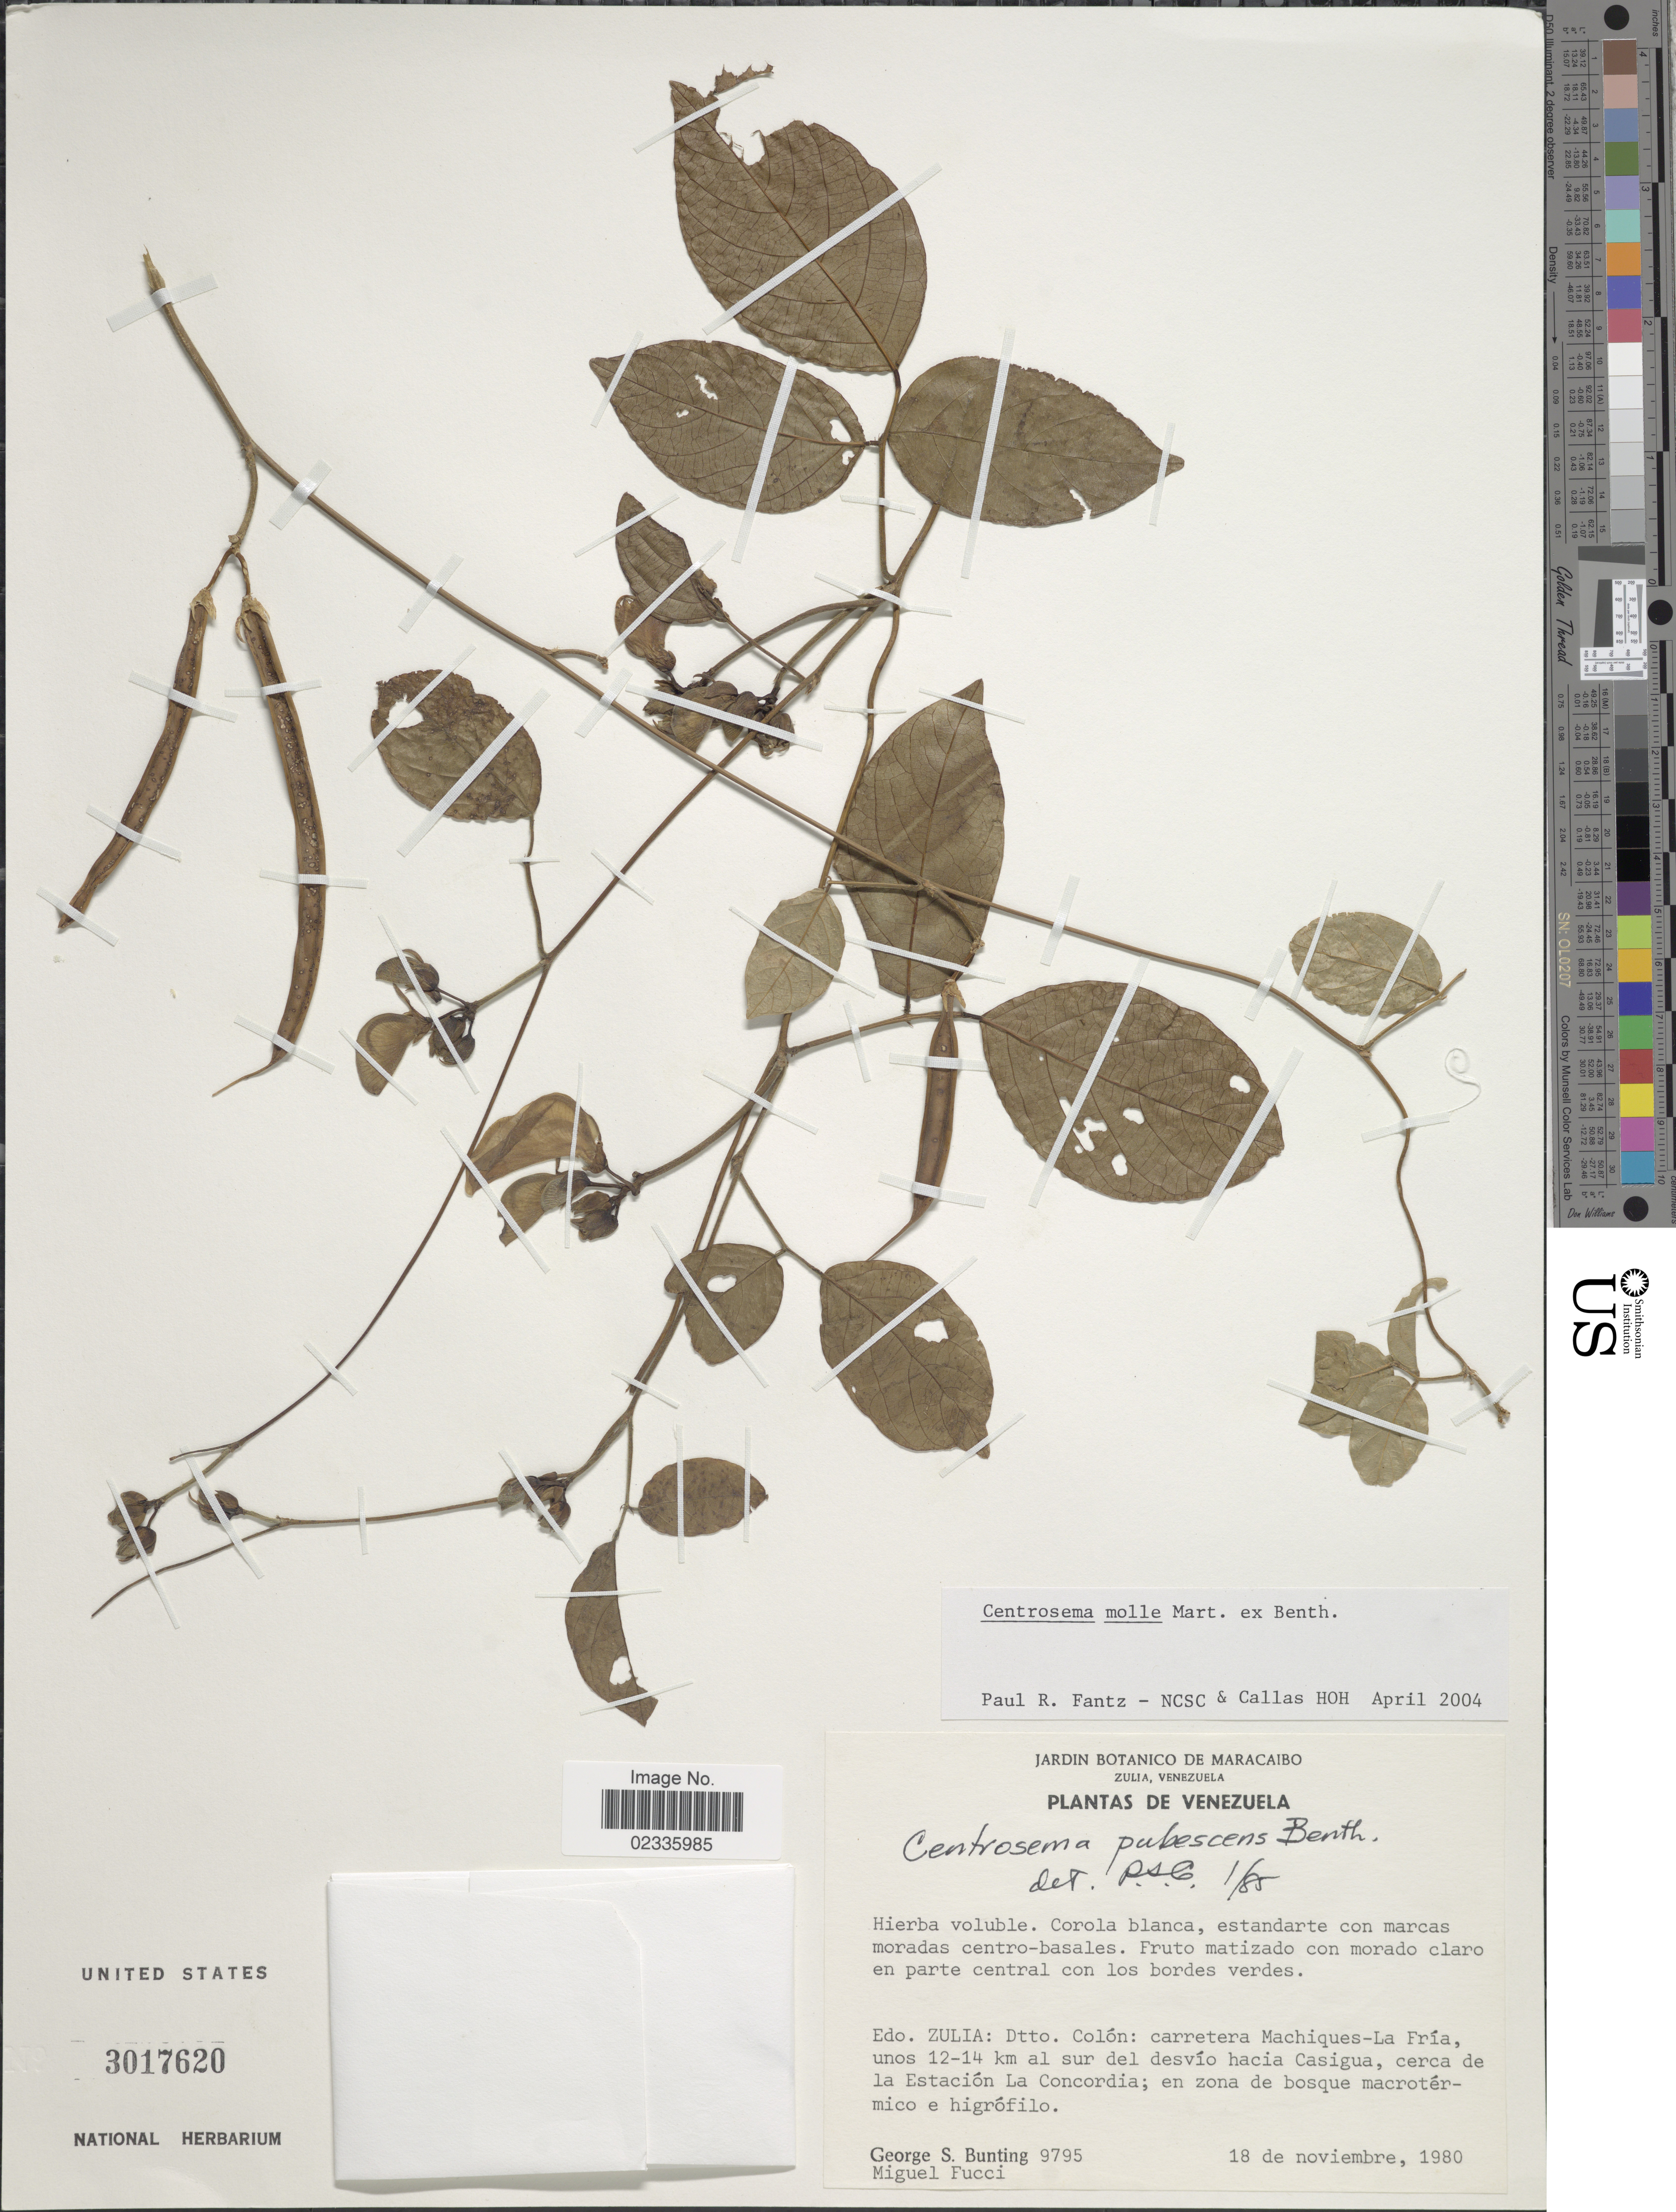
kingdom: Plantae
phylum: Tracheophyta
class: Magnoliopsida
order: Fabales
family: Fabaceae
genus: Centrosema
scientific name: Centrosema molle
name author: Mart. ex Benth.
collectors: G. S. Bunting & M. Fucci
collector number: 9795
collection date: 1980-11-18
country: Venezuela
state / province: Zulia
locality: Dtto. Colón: carretera Machiques-La Fría, unos 12-14 km al sur del desvío hacia Casigua, cerca de la Estación La Concordia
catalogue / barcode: US 3017620